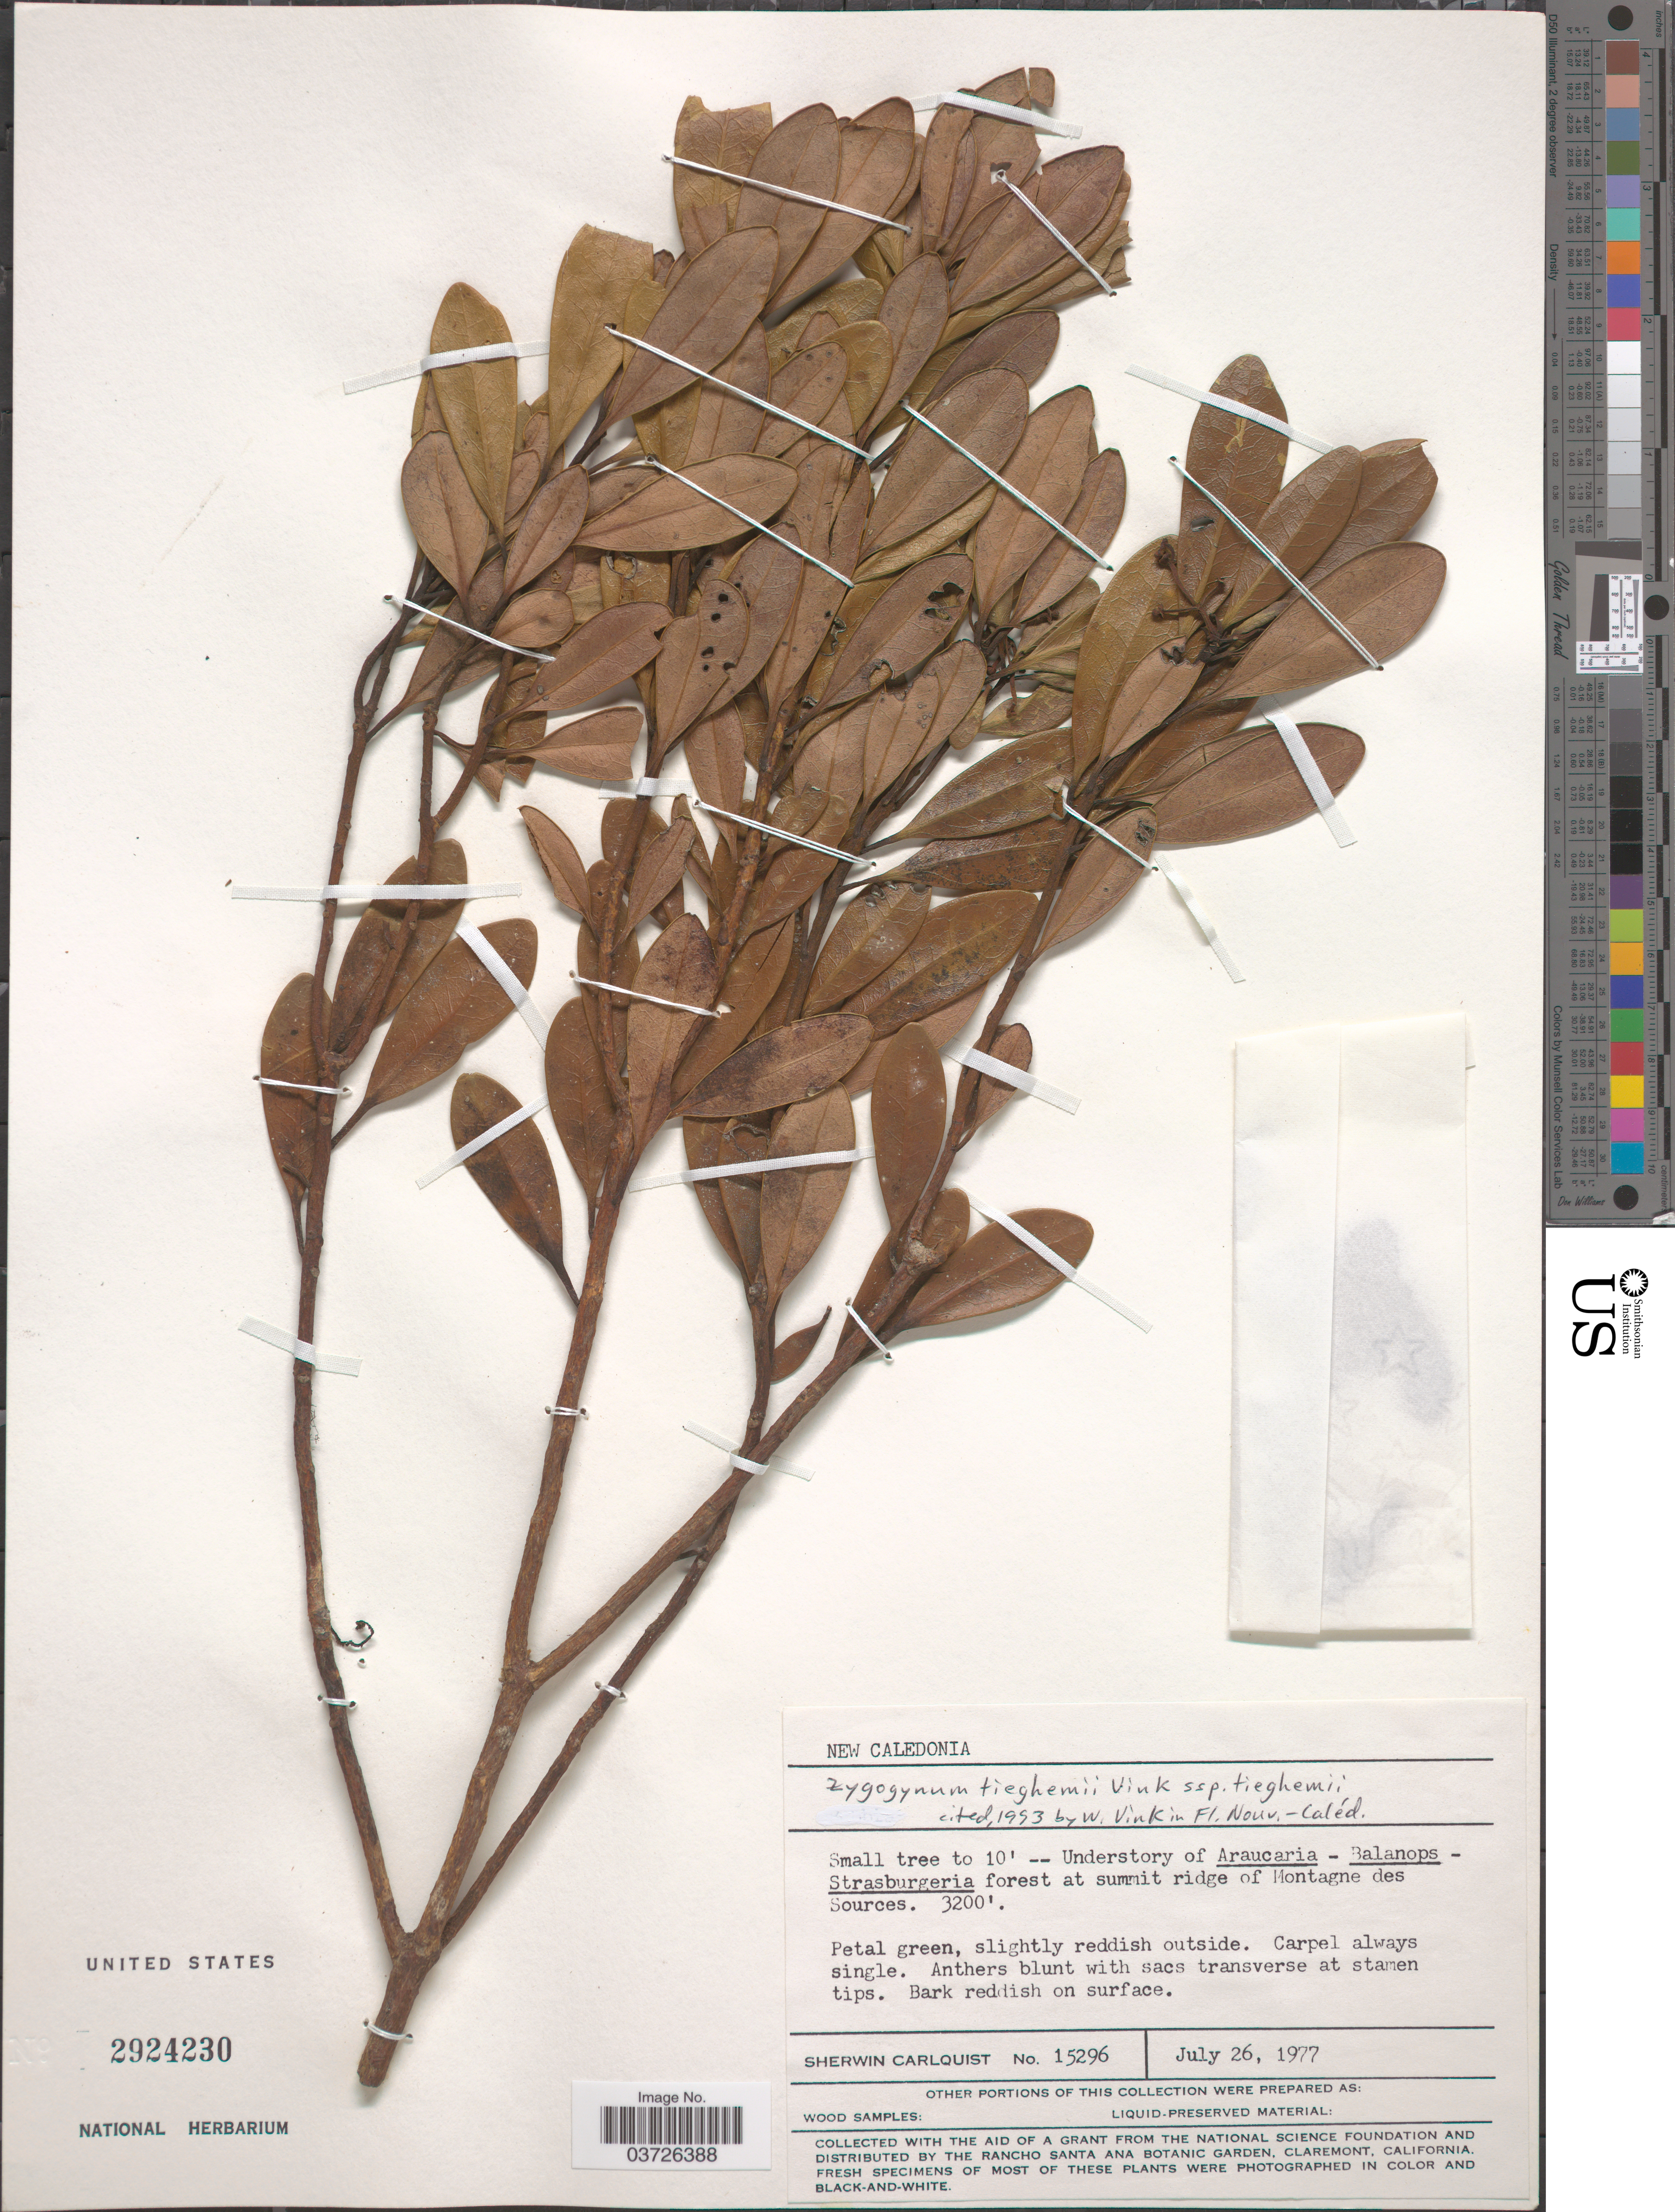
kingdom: Plantae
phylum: Tracheophyta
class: Magnoliopsida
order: Canellales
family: Winteraceae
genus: Zygogynum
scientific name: Zygogynum tieghemii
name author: Vink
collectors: S. Carlquist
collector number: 15296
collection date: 1977-07-26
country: New Caledonia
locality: Summit ridge of Montagne des Sources.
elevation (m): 975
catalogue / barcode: US 2924230